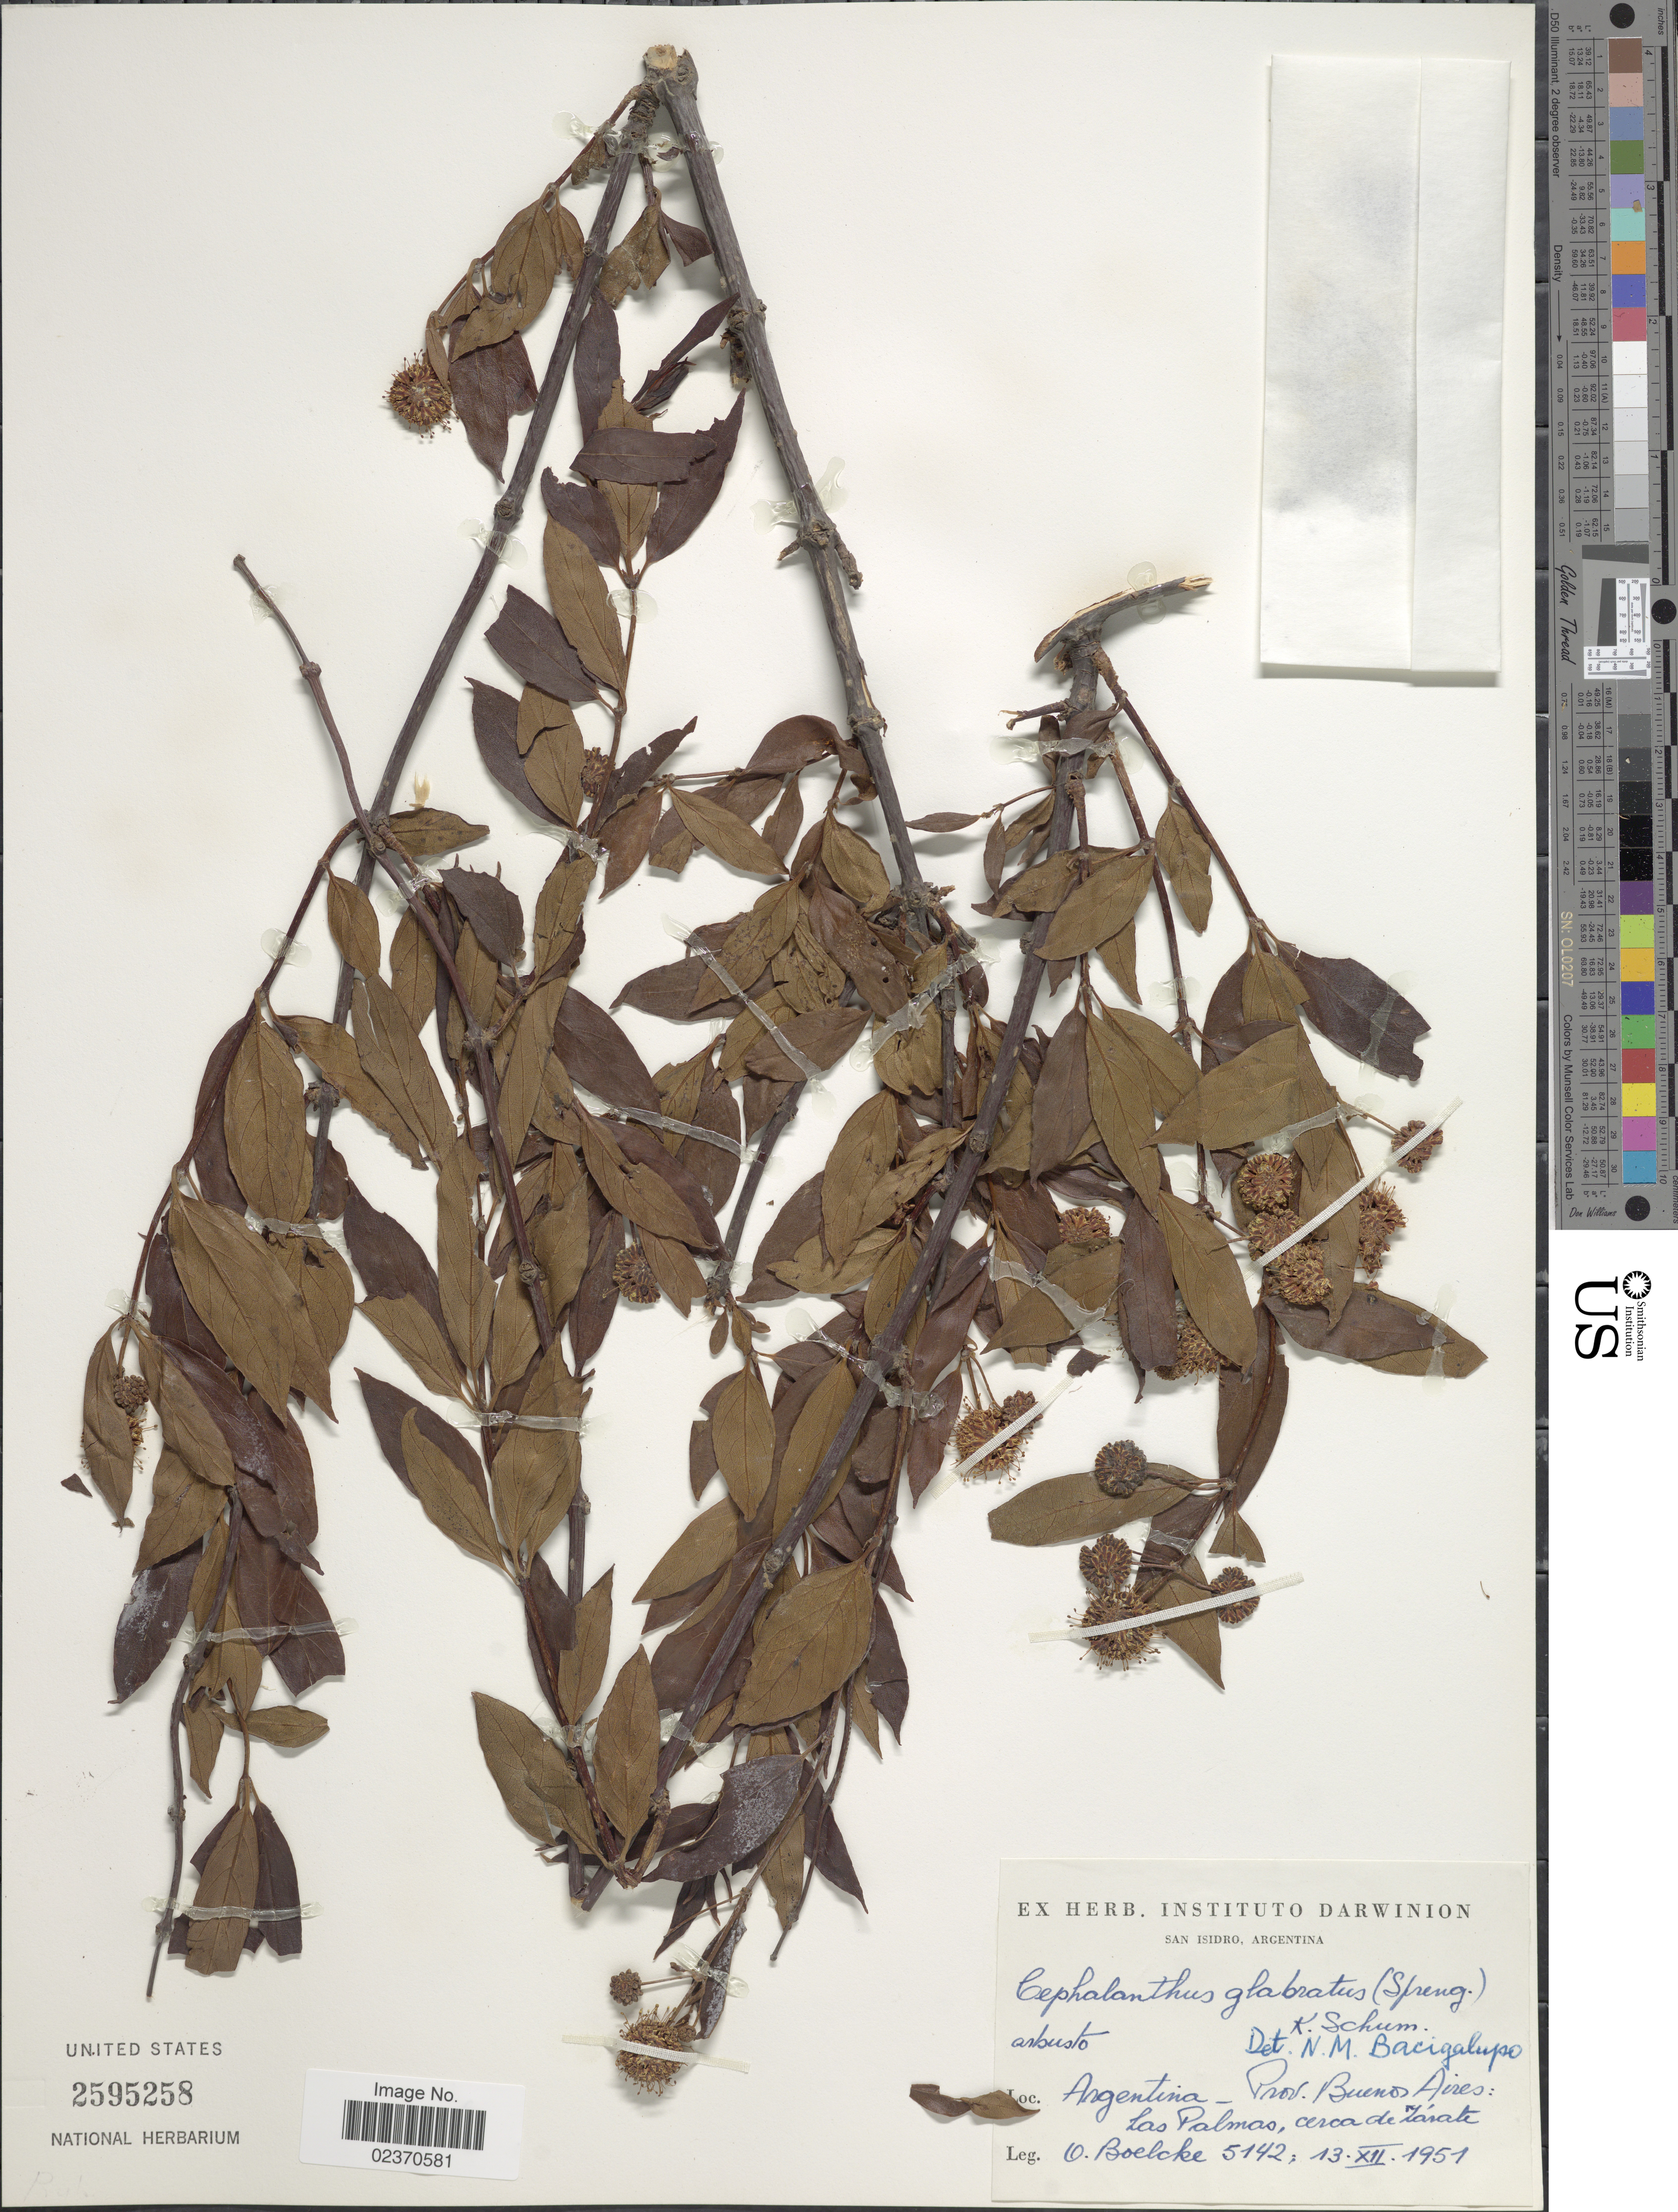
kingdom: Plantae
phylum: Tracheophyta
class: Magnoliopsida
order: Gentianales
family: Rubiaceae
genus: Cephalanthus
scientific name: Cephalanthus glabratus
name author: (Spreng.) K. Schum.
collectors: O. Boelcke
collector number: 5142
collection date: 1951-12-13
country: Argentina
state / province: Buenos Aires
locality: San Isidro, Argentina, Prov. Buenos Aires: Las Palmas, cerca de Zarate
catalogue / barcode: US 2595258